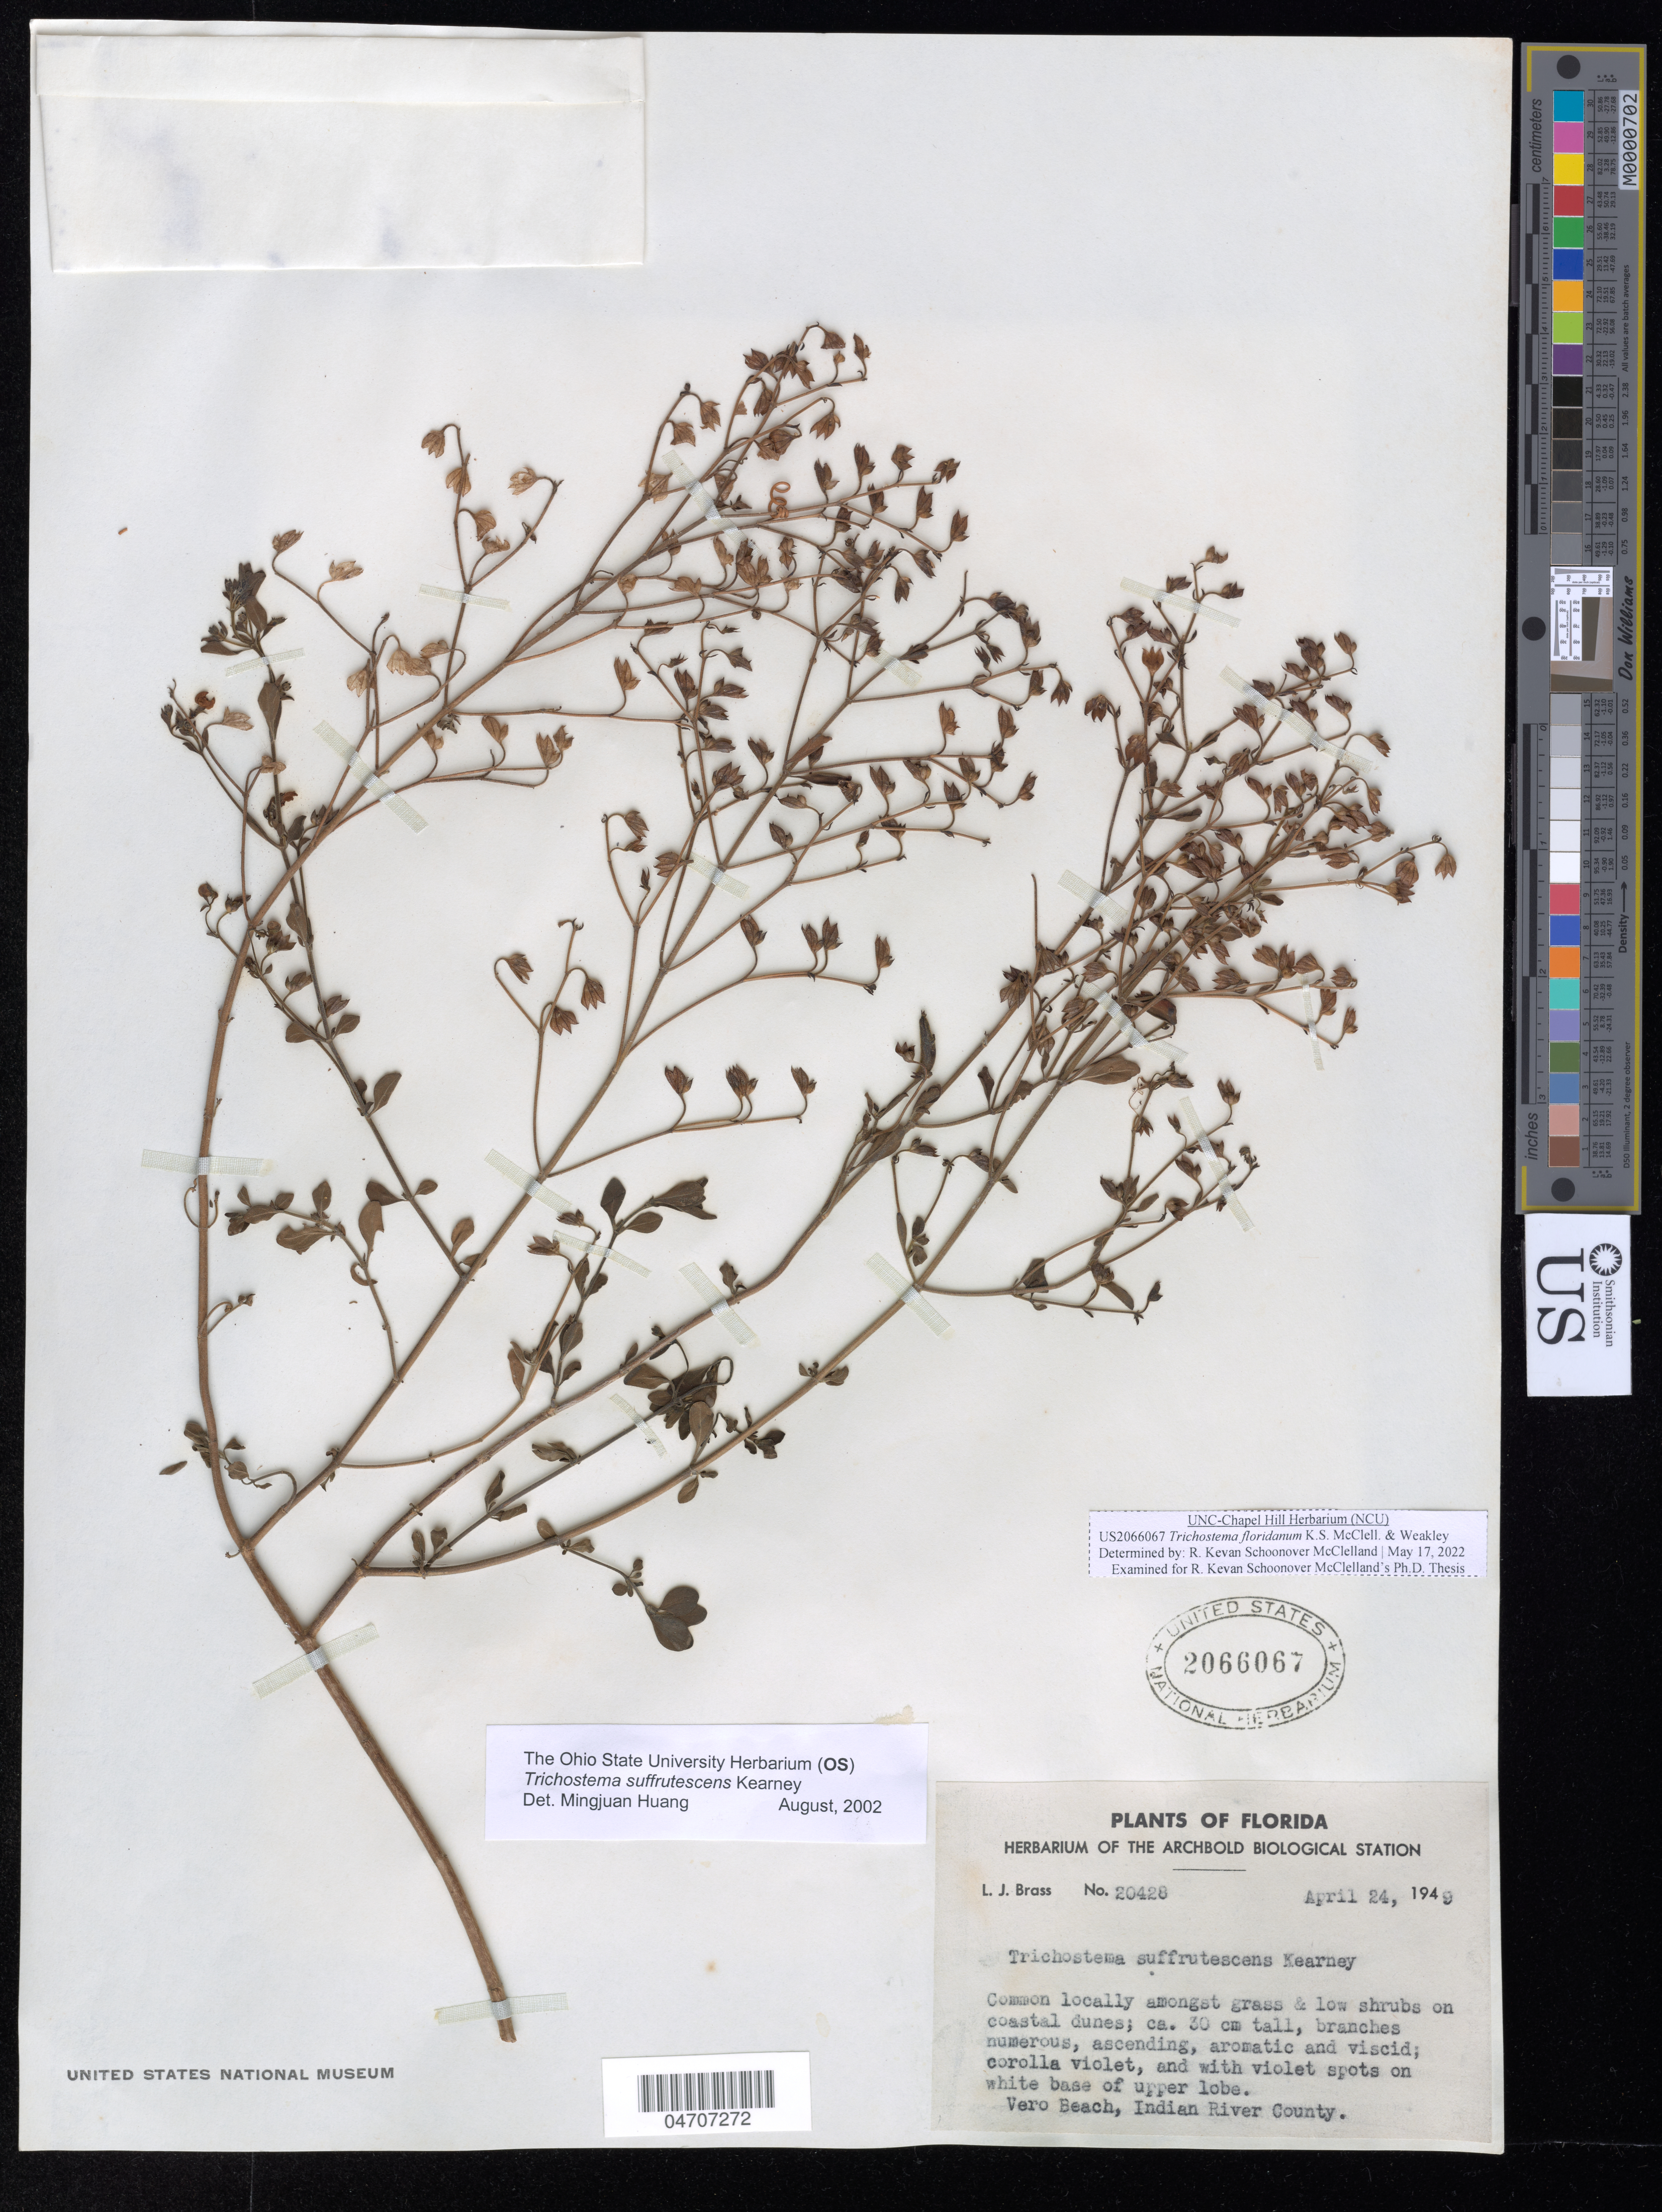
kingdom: Plantae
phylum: Tracheophyta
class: Magnoliopsida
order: Lamiales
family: Lamiaceae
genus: Trichostema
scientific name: Trichostema floridanum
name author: K. S. McClell. & Weakley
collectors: L. J. Brass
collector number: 20428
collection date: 1949-04-24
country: United States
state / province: Florida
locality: Vero Beach, Indian River County.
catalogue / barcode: US 2066067